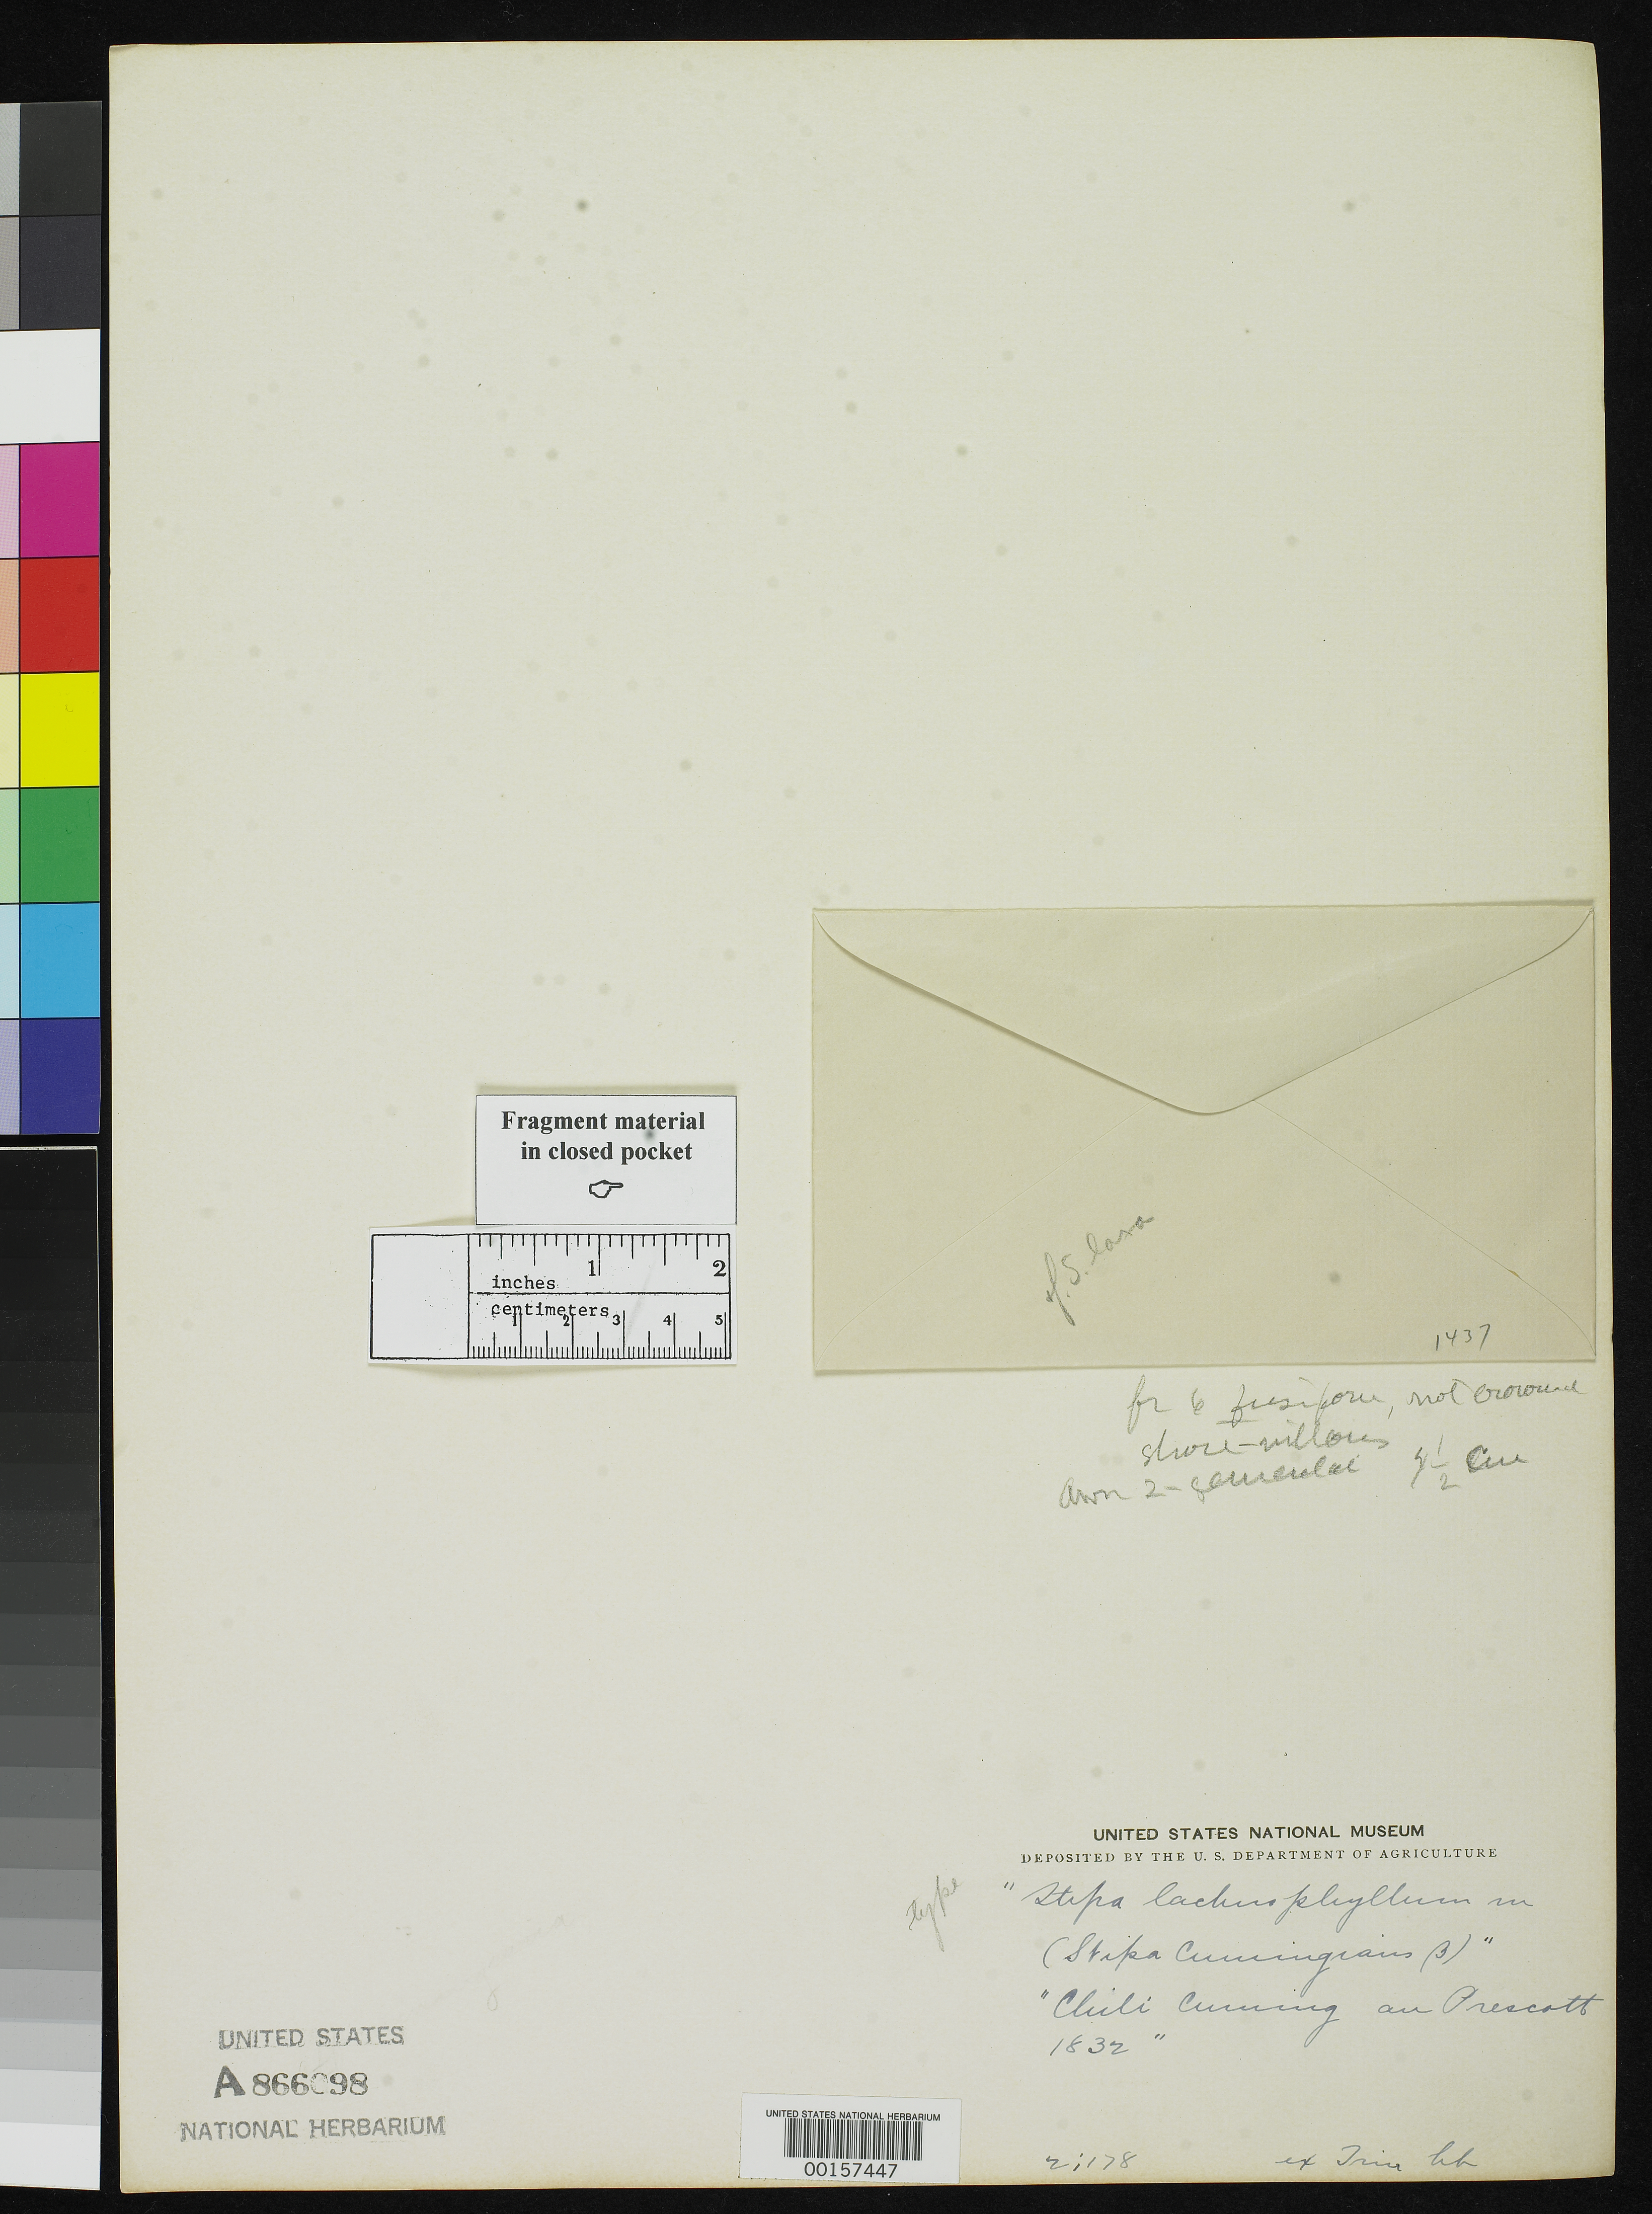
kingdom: Plantae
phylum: Tracheophyta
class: Liliopsida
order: Poales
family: Poaceae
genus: Stipa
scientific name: Stipa lachnophylla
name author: Trin.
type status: Type Fragment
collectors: H. Cuming & J. Prescott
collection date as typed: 1832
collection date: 1832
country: Chile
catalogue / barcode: US 866098A